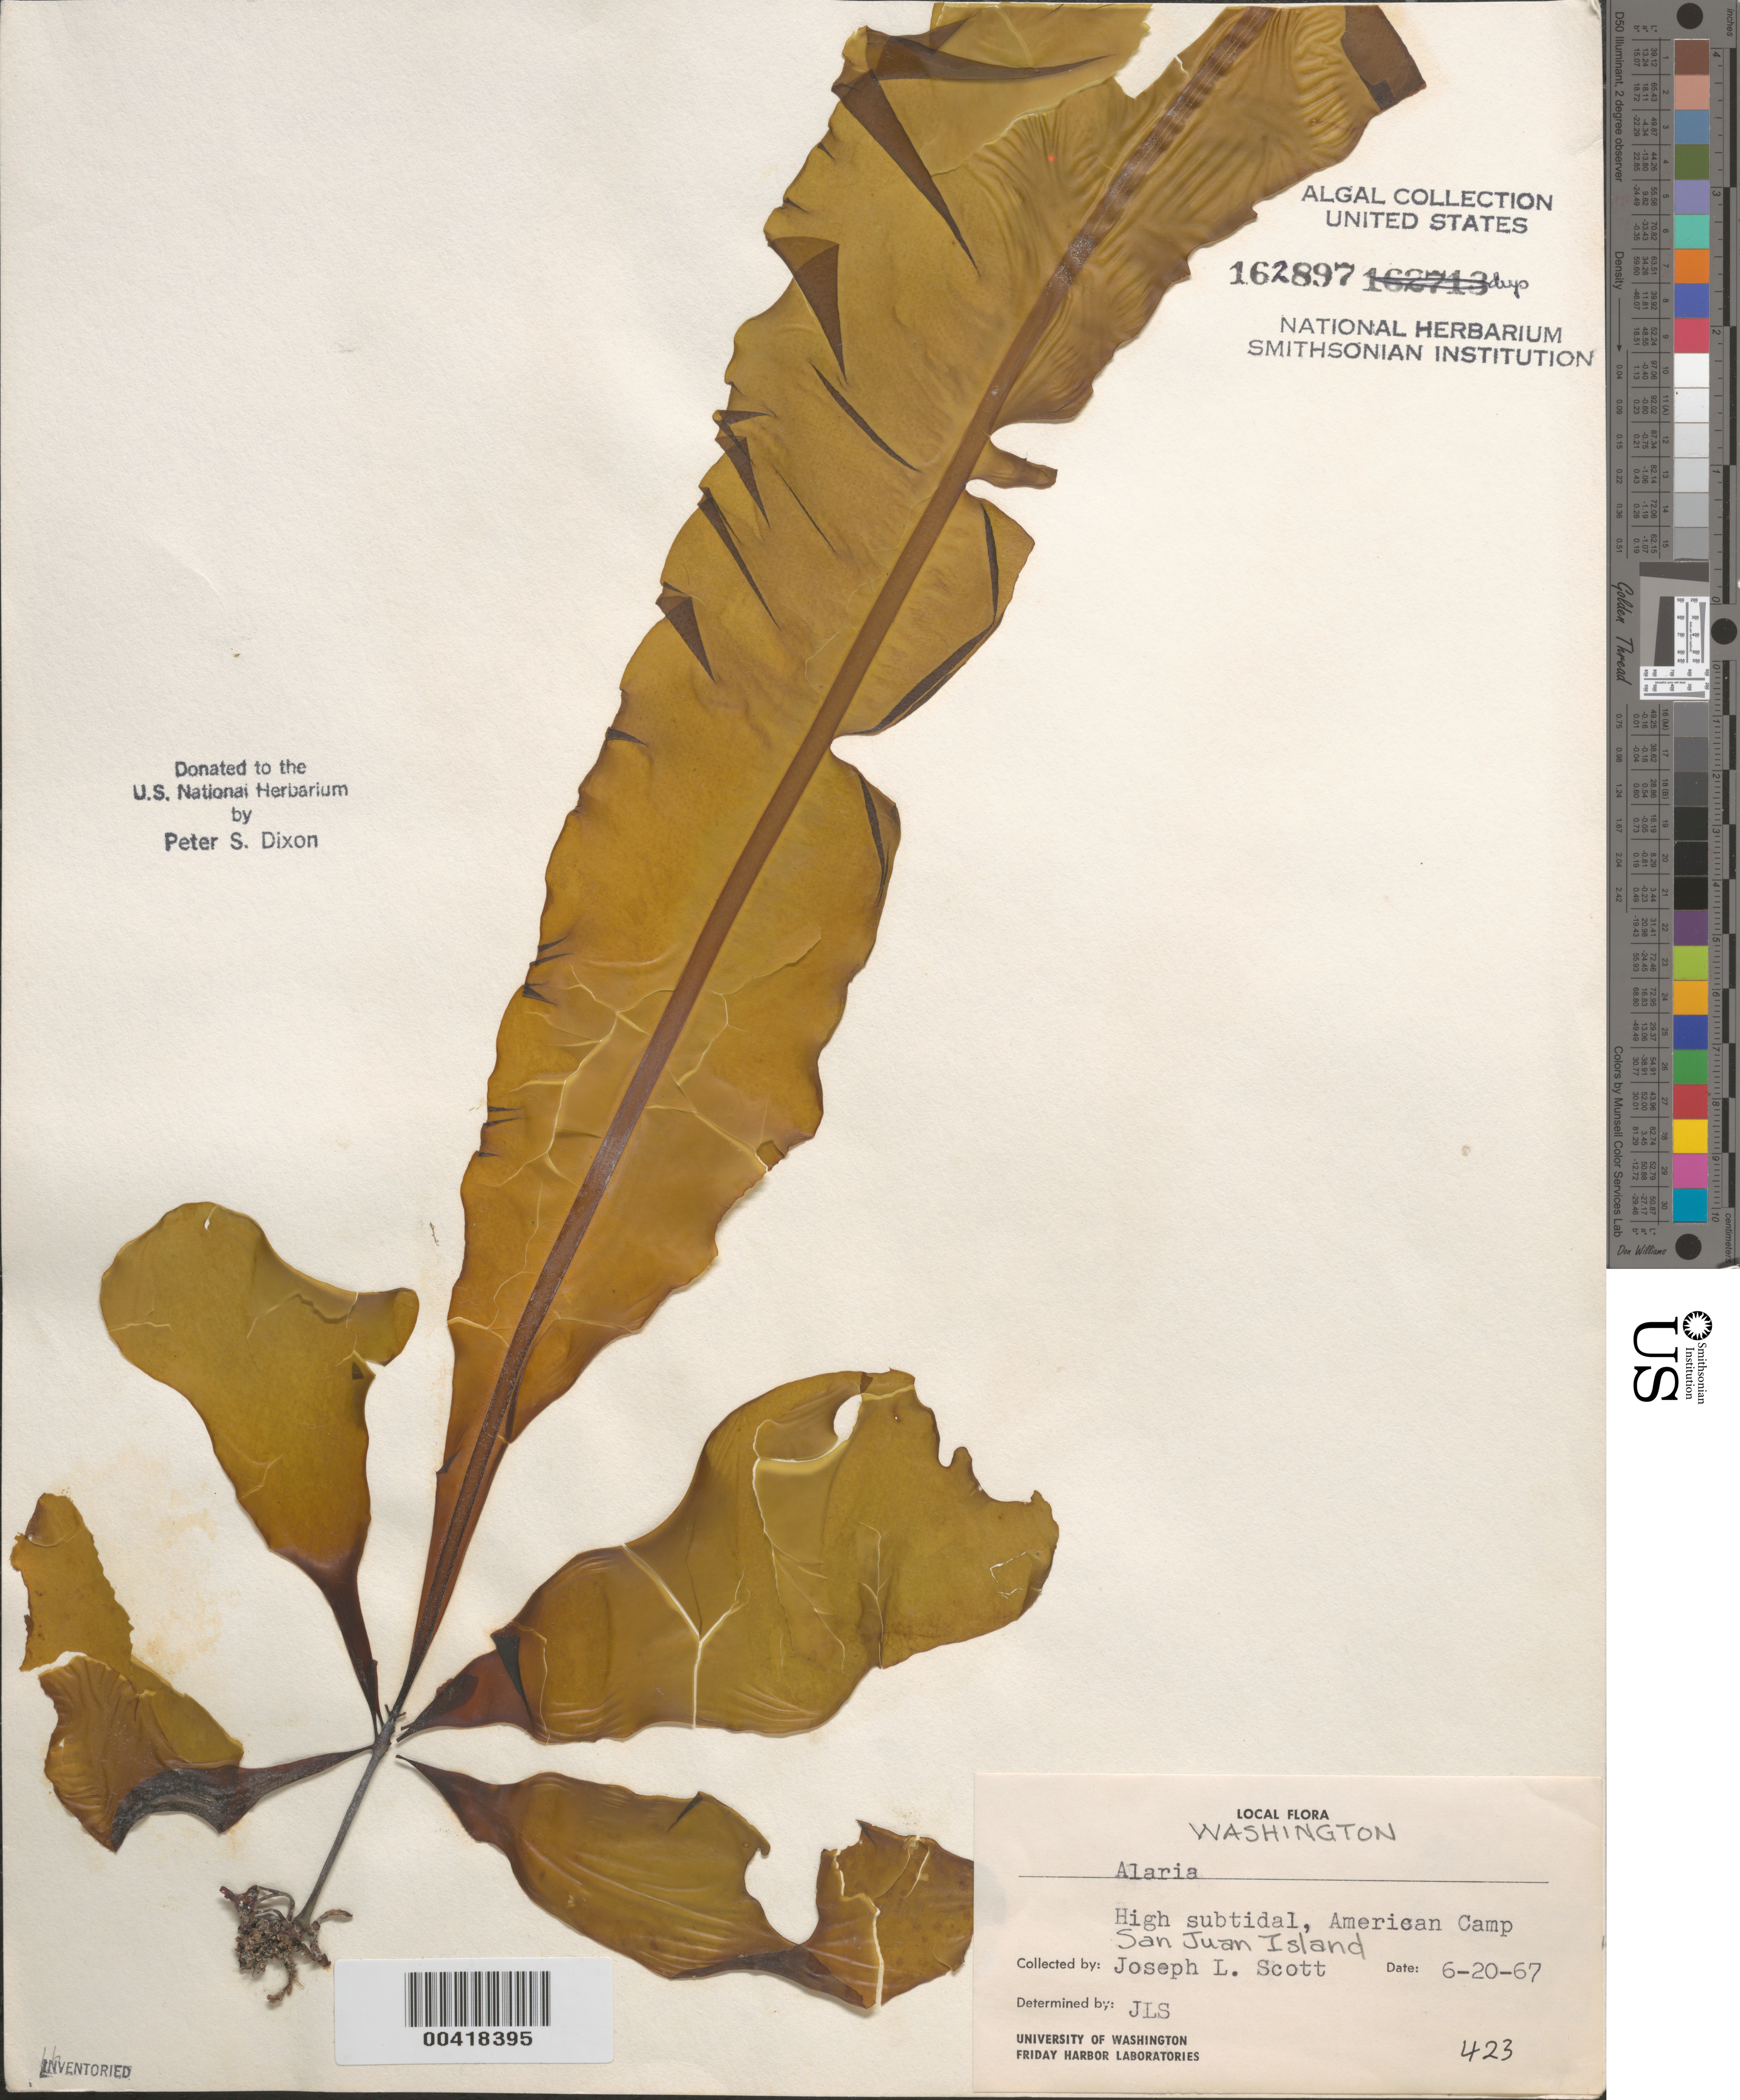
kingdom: Chromista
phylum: Ochrophyta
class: Phaeophyceae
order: Laminariales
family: Alariaceae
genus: Alaria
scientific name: Alaria sp.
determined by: Scott, J. L.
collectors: J. L. Scott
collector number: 423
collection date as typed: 20 Jun 1967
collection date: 1967-06-20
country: United States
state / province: Washington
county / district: San Juan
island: San Juan Island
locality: American Camp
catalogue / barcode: US 162897